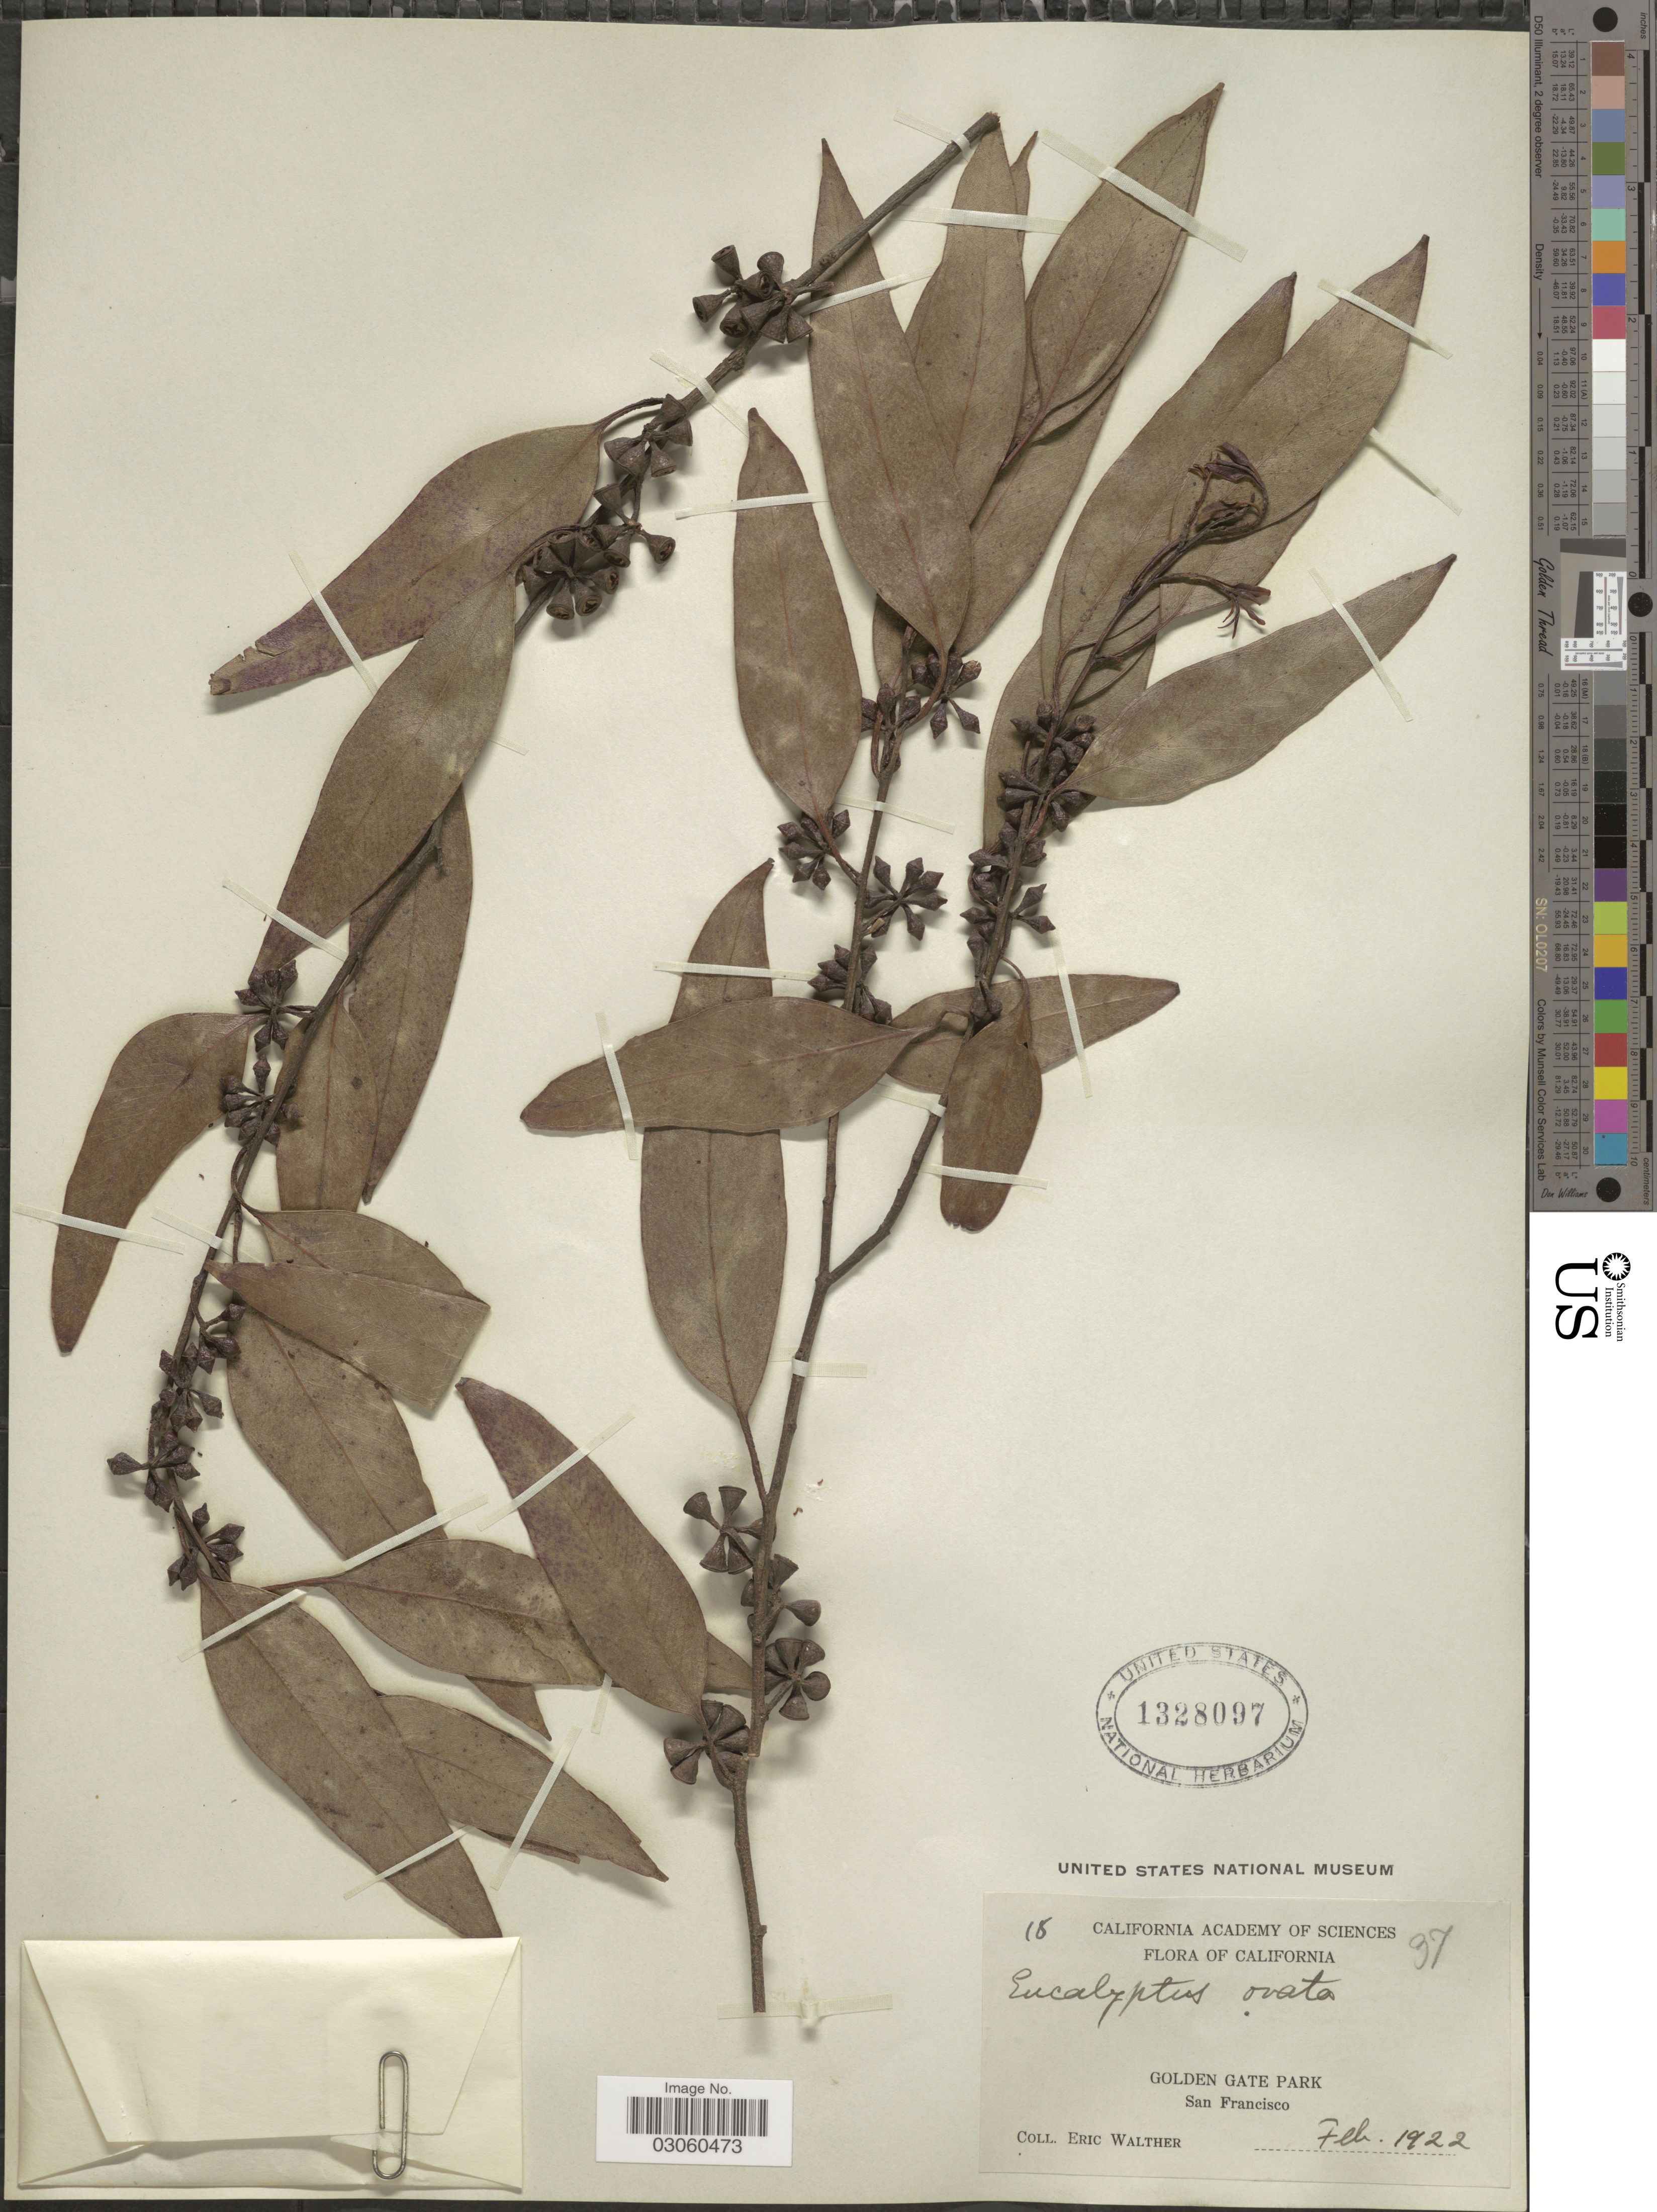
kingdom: Plantae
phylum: Tracheophyta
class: Magnoliopsida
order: Myrtales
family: Myrtaceae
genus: Eucalyptus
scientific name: Eucalyptus ovata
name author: Labill.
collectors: E. Walther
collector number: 37/18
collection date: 1922-02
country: United States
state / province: California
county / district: San Francisco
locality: Golden Gate Park. San Francisco.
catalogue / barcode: US 1328097